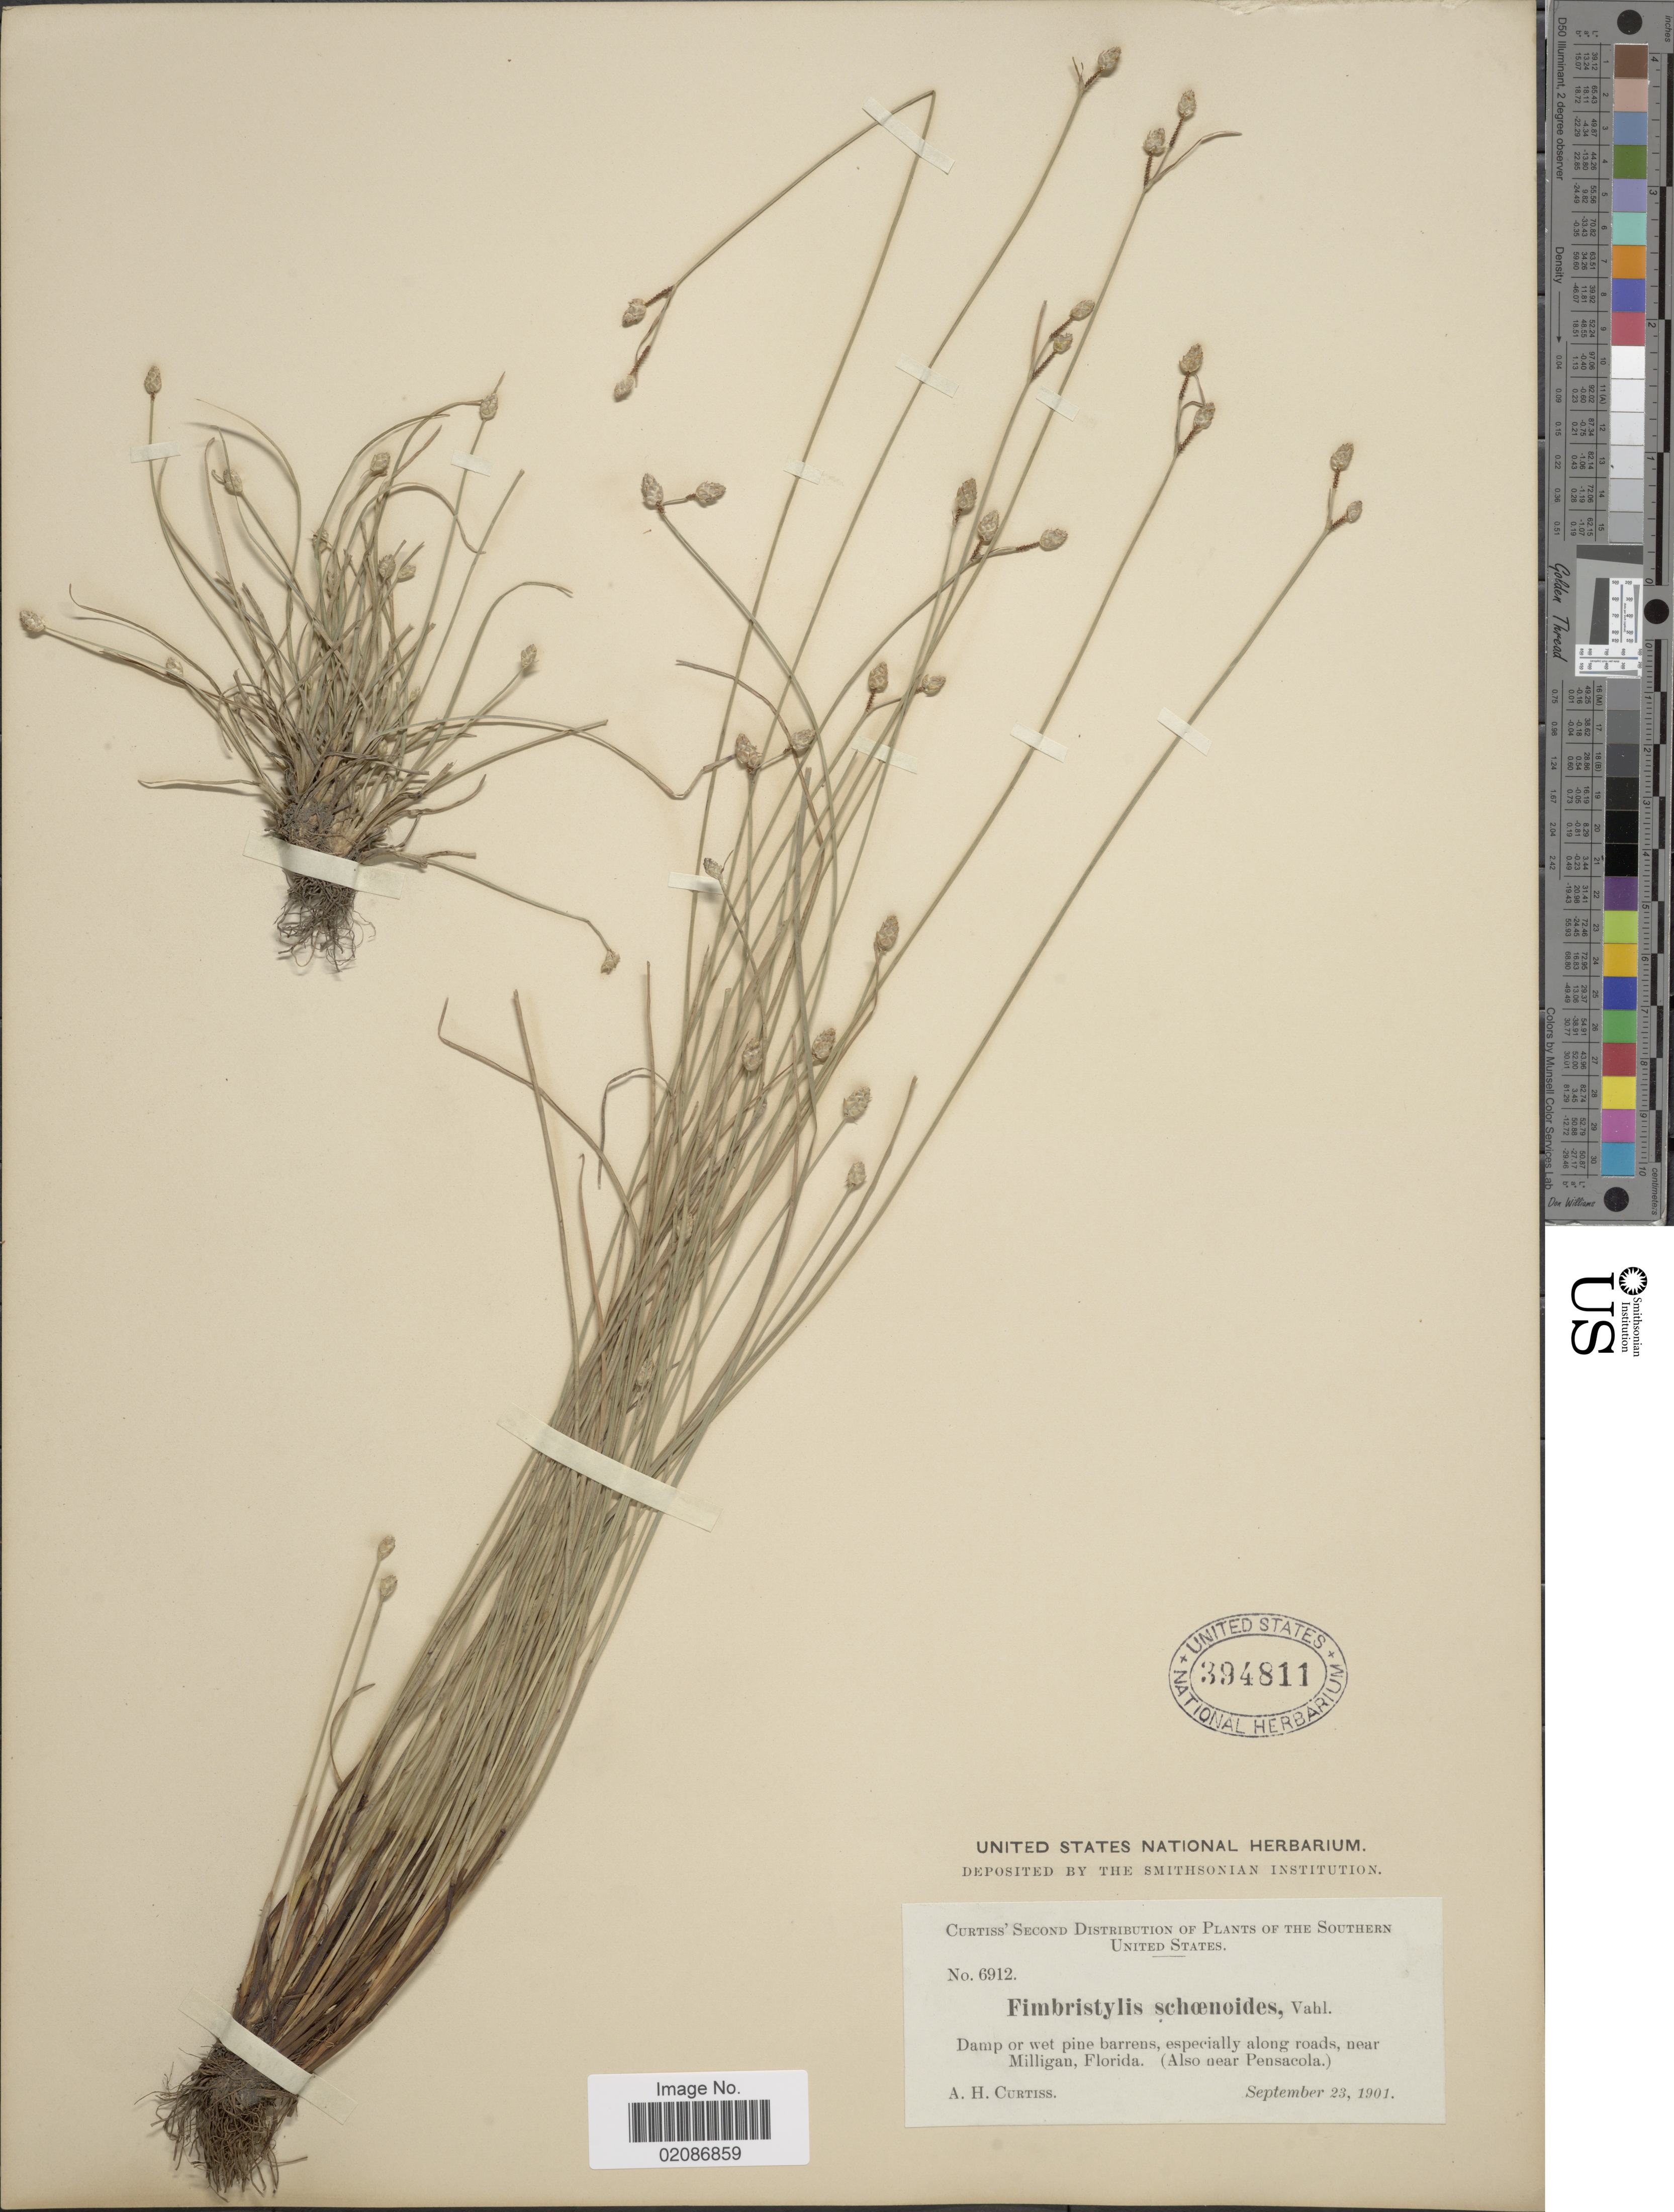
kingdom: Plantae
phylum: Tracheophyta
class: Liliopsida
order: Poales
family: Cyperaceae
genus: Fimbristylis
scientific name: Fimbristylis schoenoides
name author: (Retz.) Vahl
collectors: A. H. Curtiss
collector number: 6912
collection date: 1901-09-23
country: United States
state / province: Florida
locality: Near Milligan, (Also near Pensacola)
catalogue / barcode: US 394811